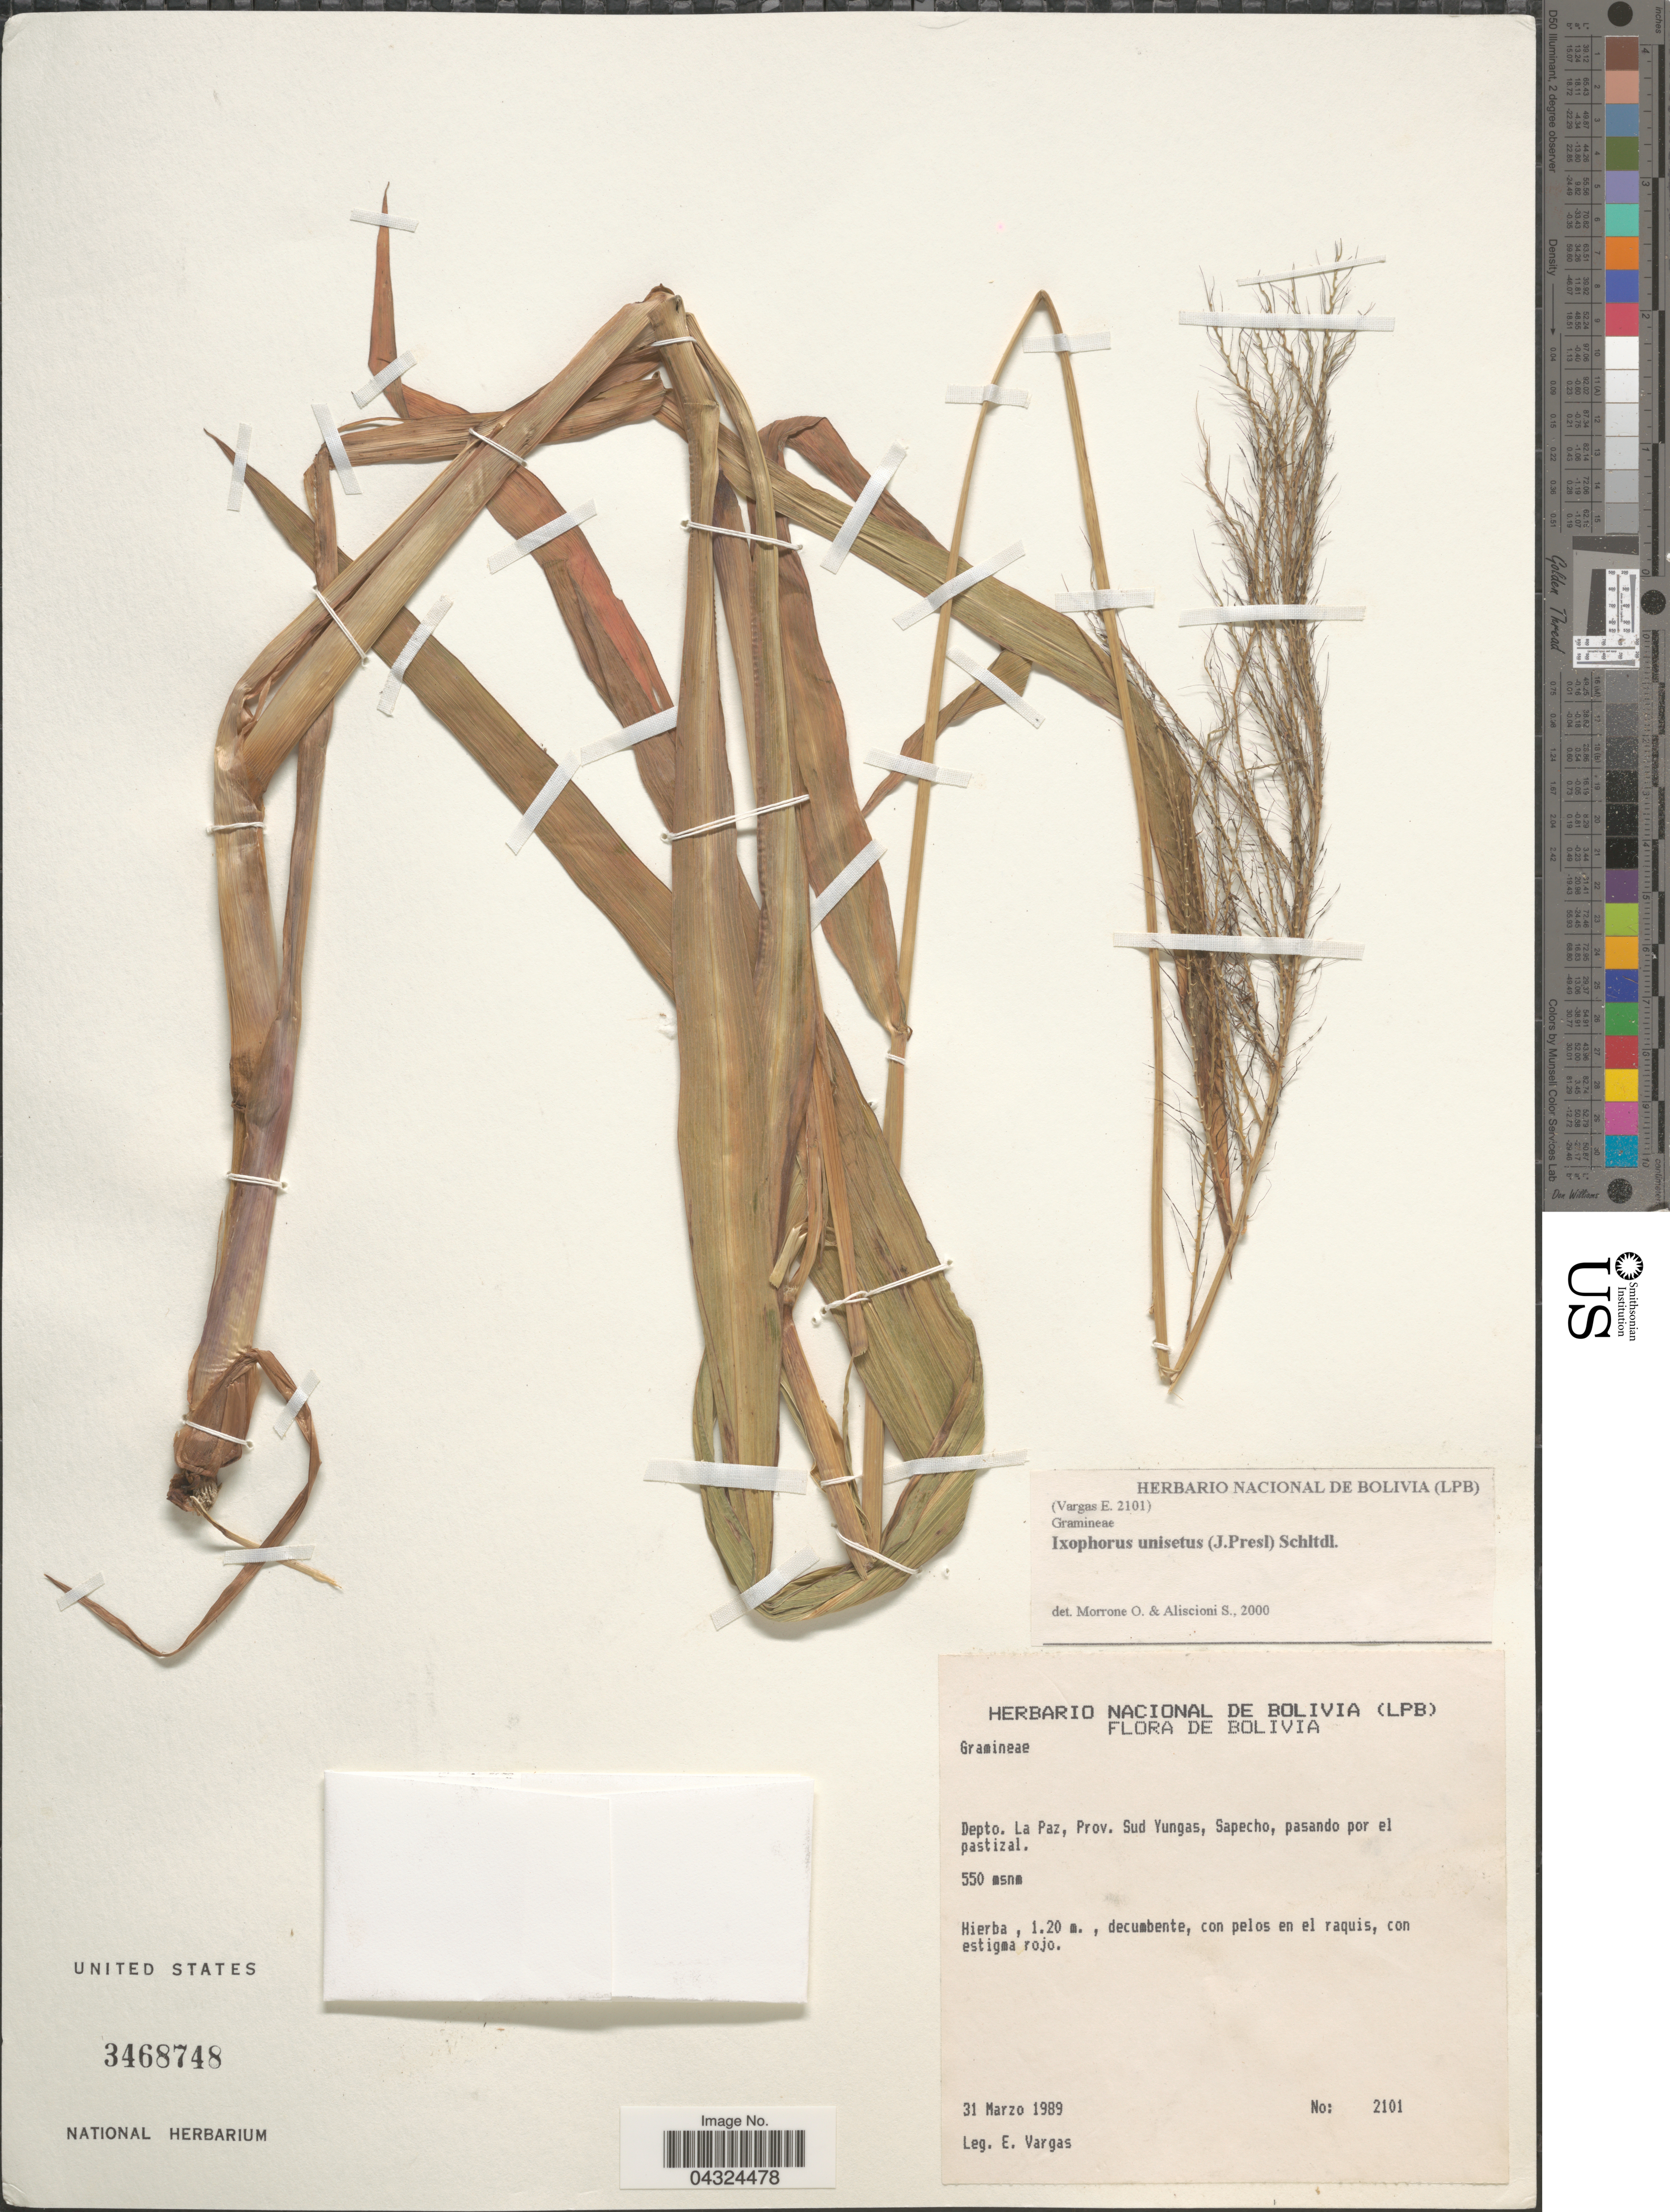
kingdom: Plantae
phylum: Tracheophyta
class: Liliopsida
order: Poales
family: Poaceae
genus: Ixophorus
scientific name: Ixophorus unisetus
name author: (J. Presl) Schltdl.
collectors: E. Vargas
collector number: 2101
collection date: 1989-03-31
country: Bolivia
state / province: La Paz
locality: Depto. La Paz, Prov. Sud Yungas, Sapecho, pasando por el pastizal.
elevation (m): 550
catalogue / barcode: US 3468748